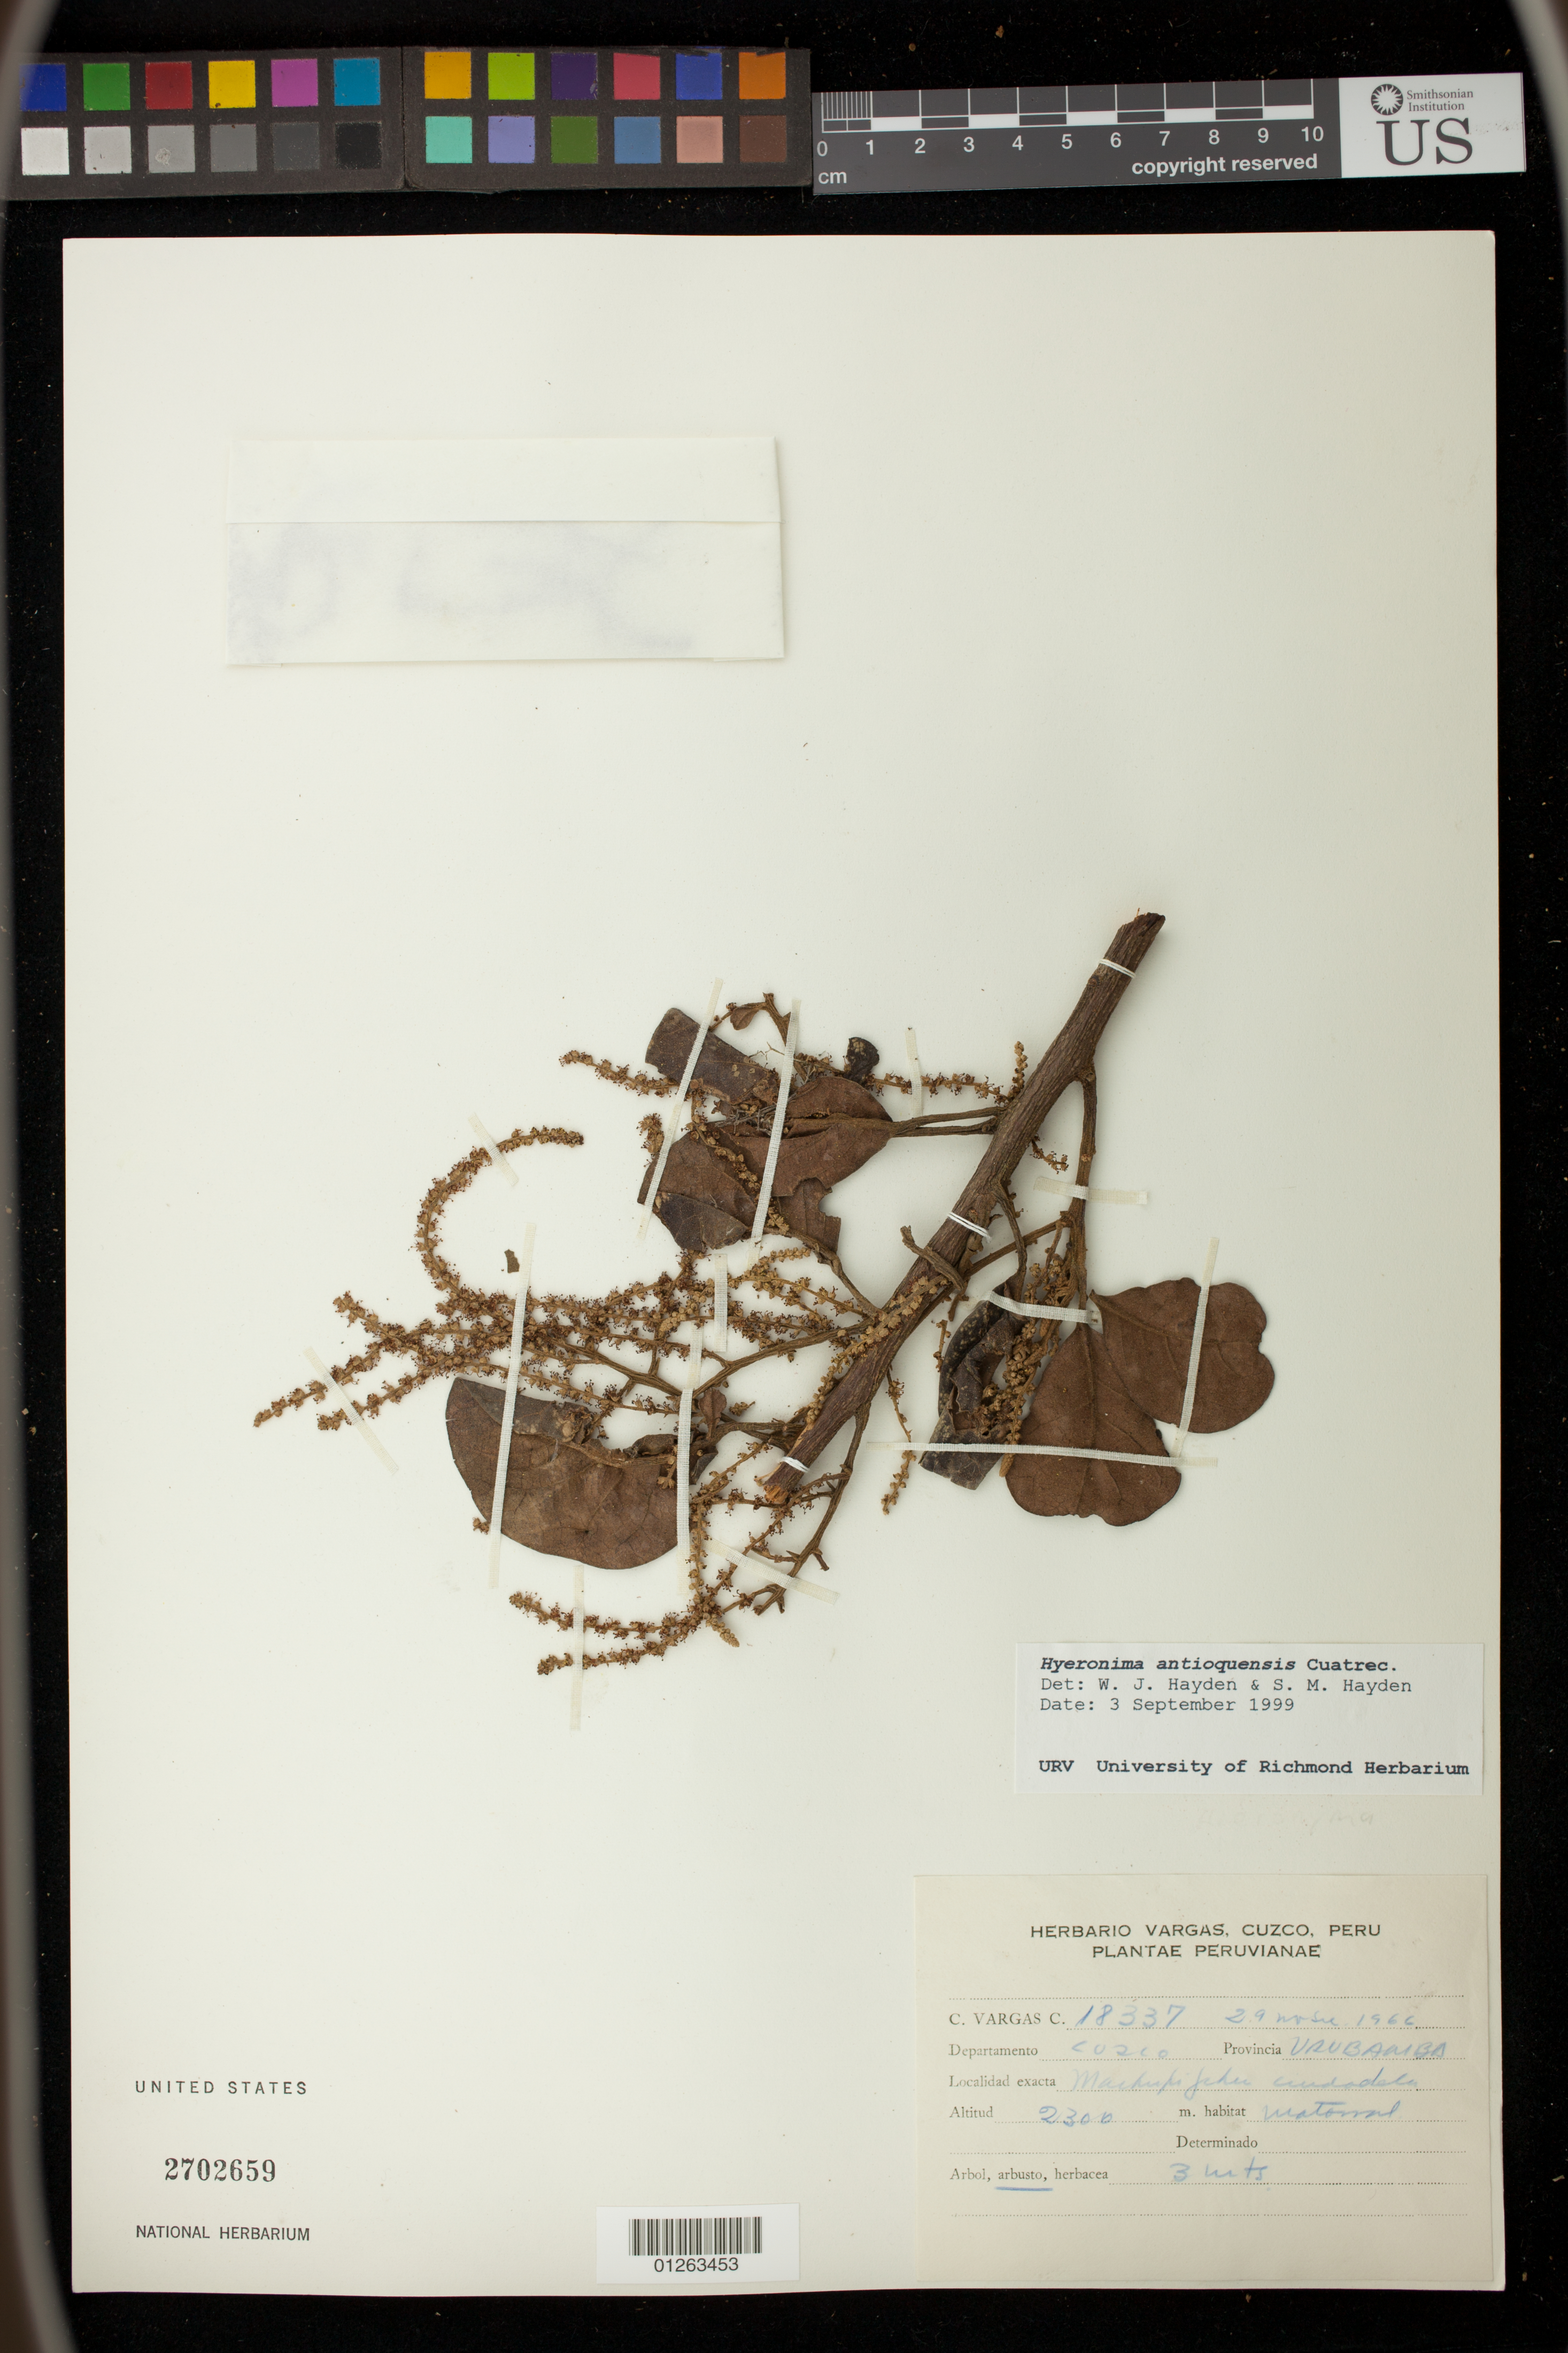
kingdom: Plantae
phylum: Tracheophyta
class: Magnoliopsida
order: Malpighiales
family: Phyllanthaceae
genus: Hieronyma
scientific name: Hieronyma antioquensis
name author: Cuatrec.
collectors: C. Vargas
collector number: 18337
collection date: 1966-11-29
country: Peru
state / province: Cusco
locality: Urubamba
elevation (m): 2300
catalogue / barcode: US 2702659